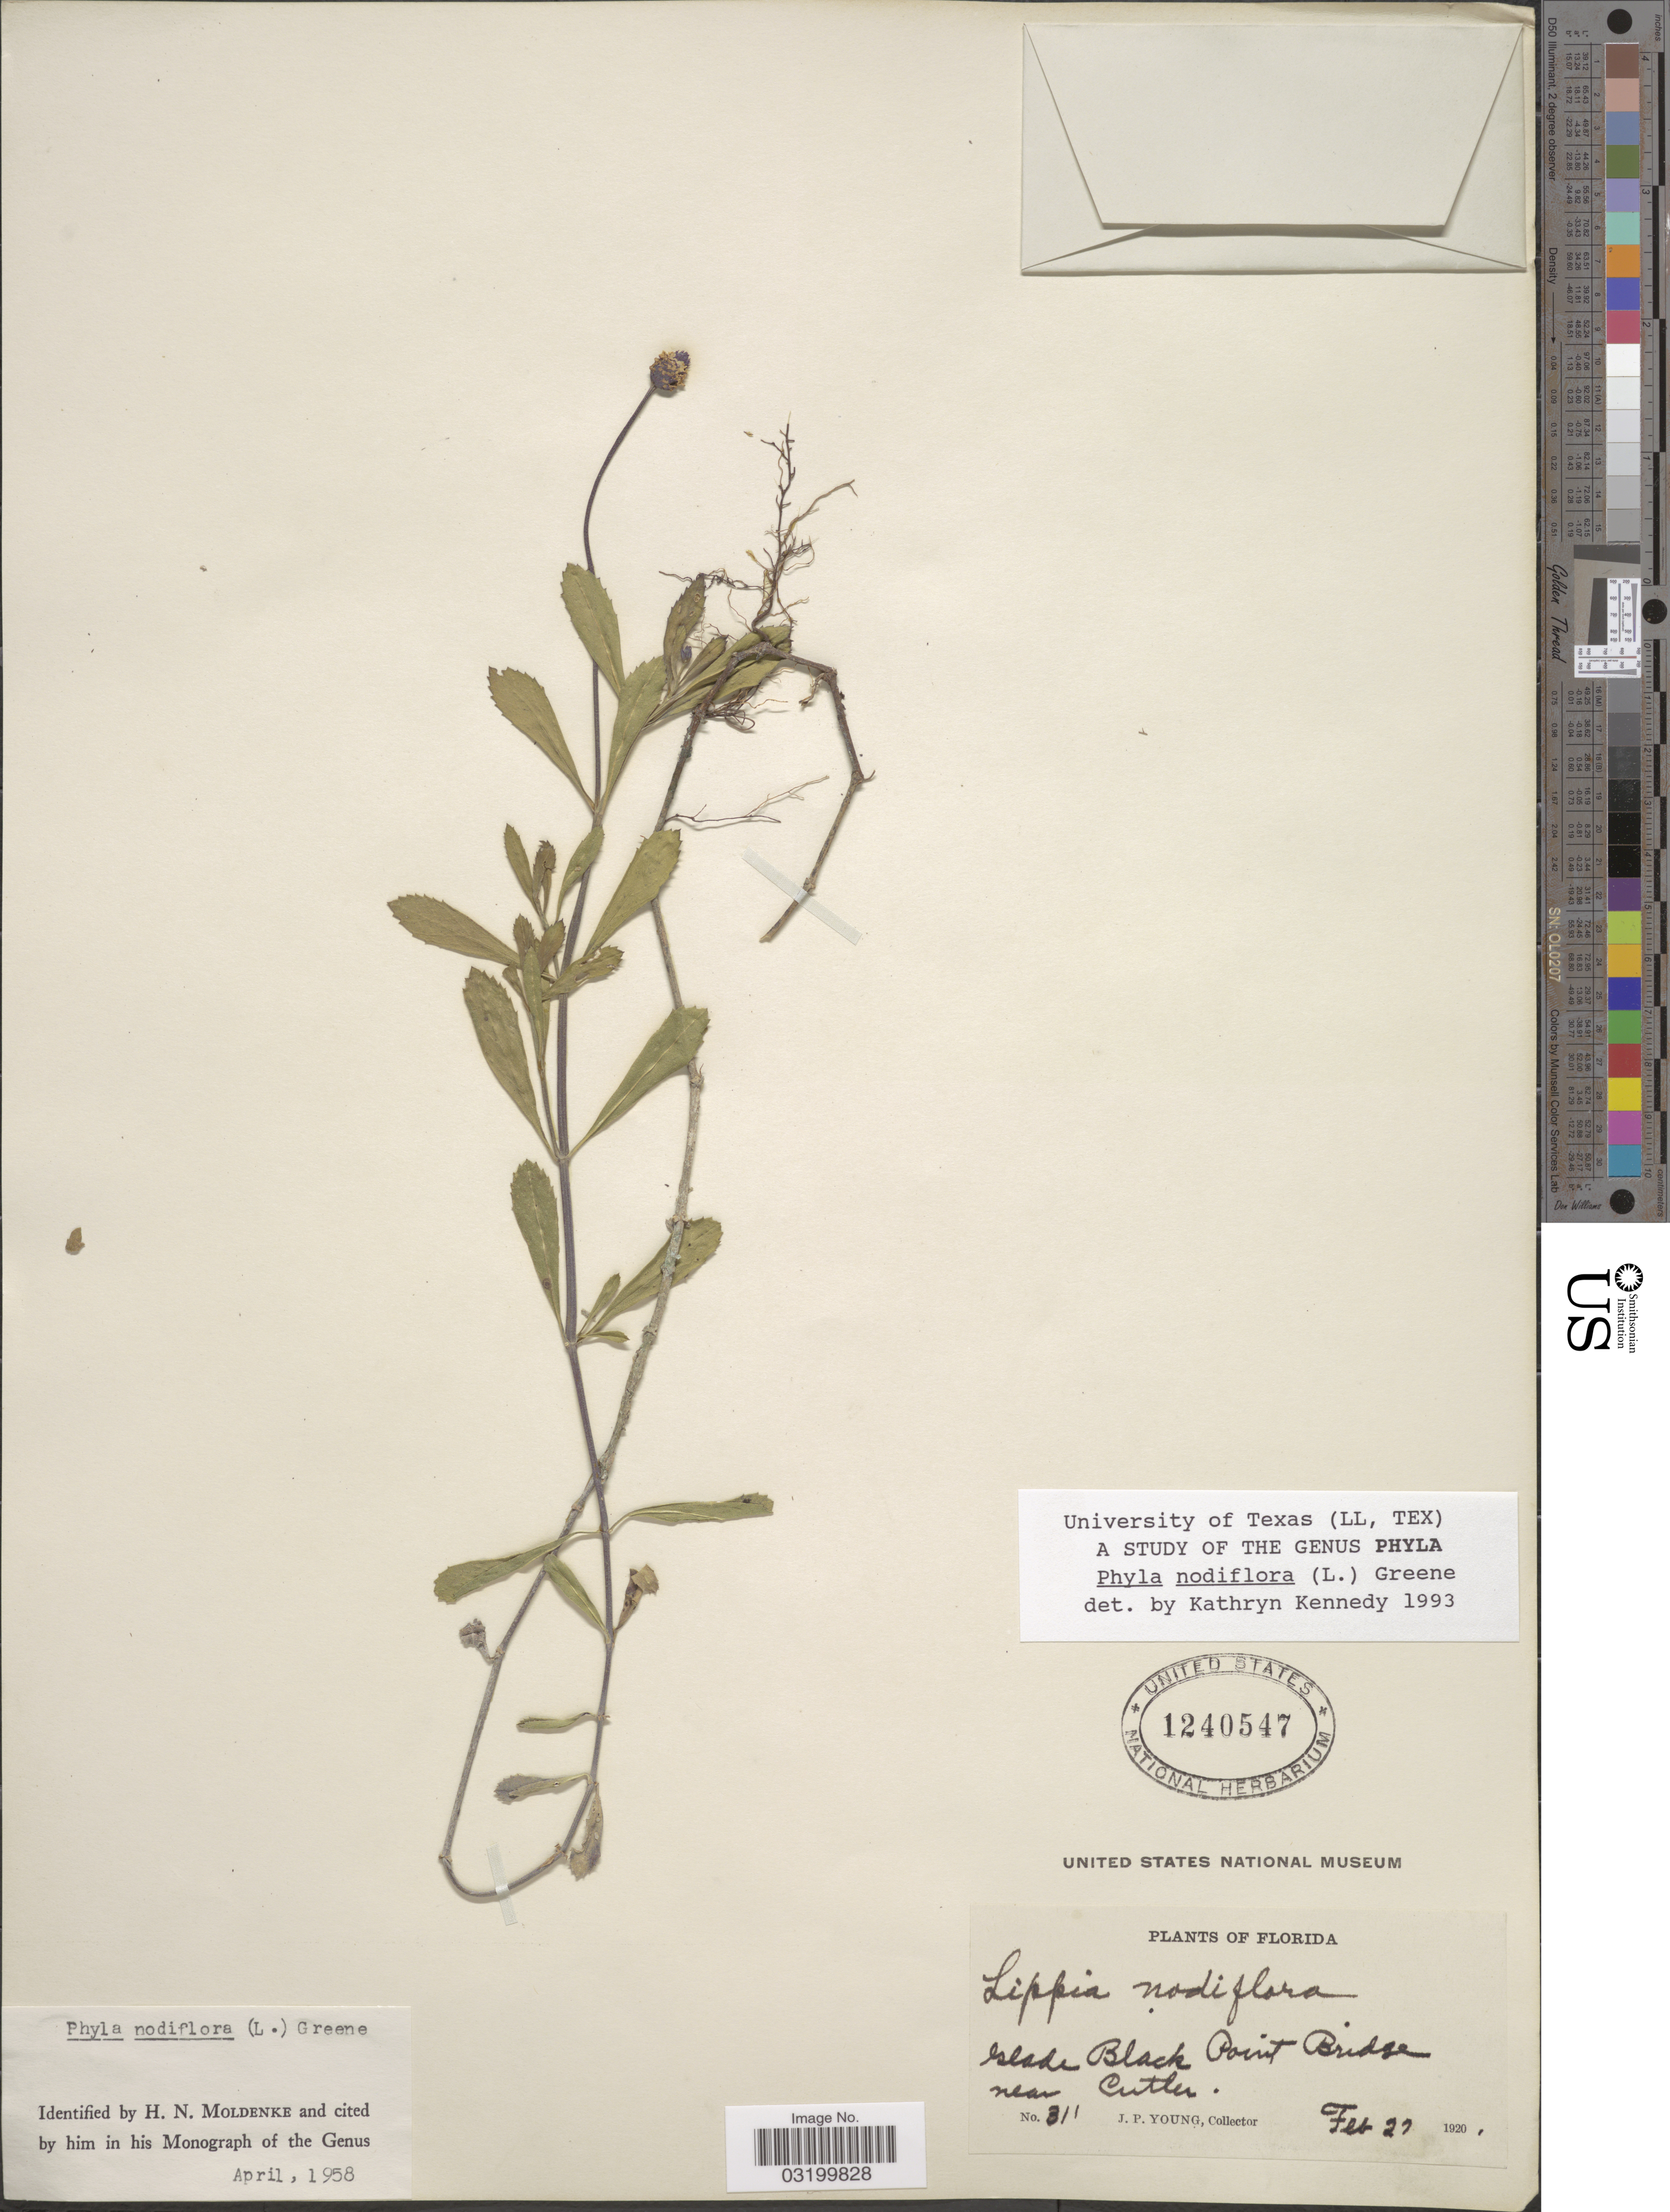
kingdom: Plantae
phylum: Tracheophyta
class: Magnoliopsida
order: Lamiales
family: Verbenaceae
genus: Phyla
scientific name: Phyla nodiflora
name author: (L.) Greene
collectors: J. P. Young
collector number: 311*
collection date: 1920-02-27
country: United States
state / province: Florida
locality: Glade Black Point Bridge near Cutler.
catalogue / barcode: US 1240547